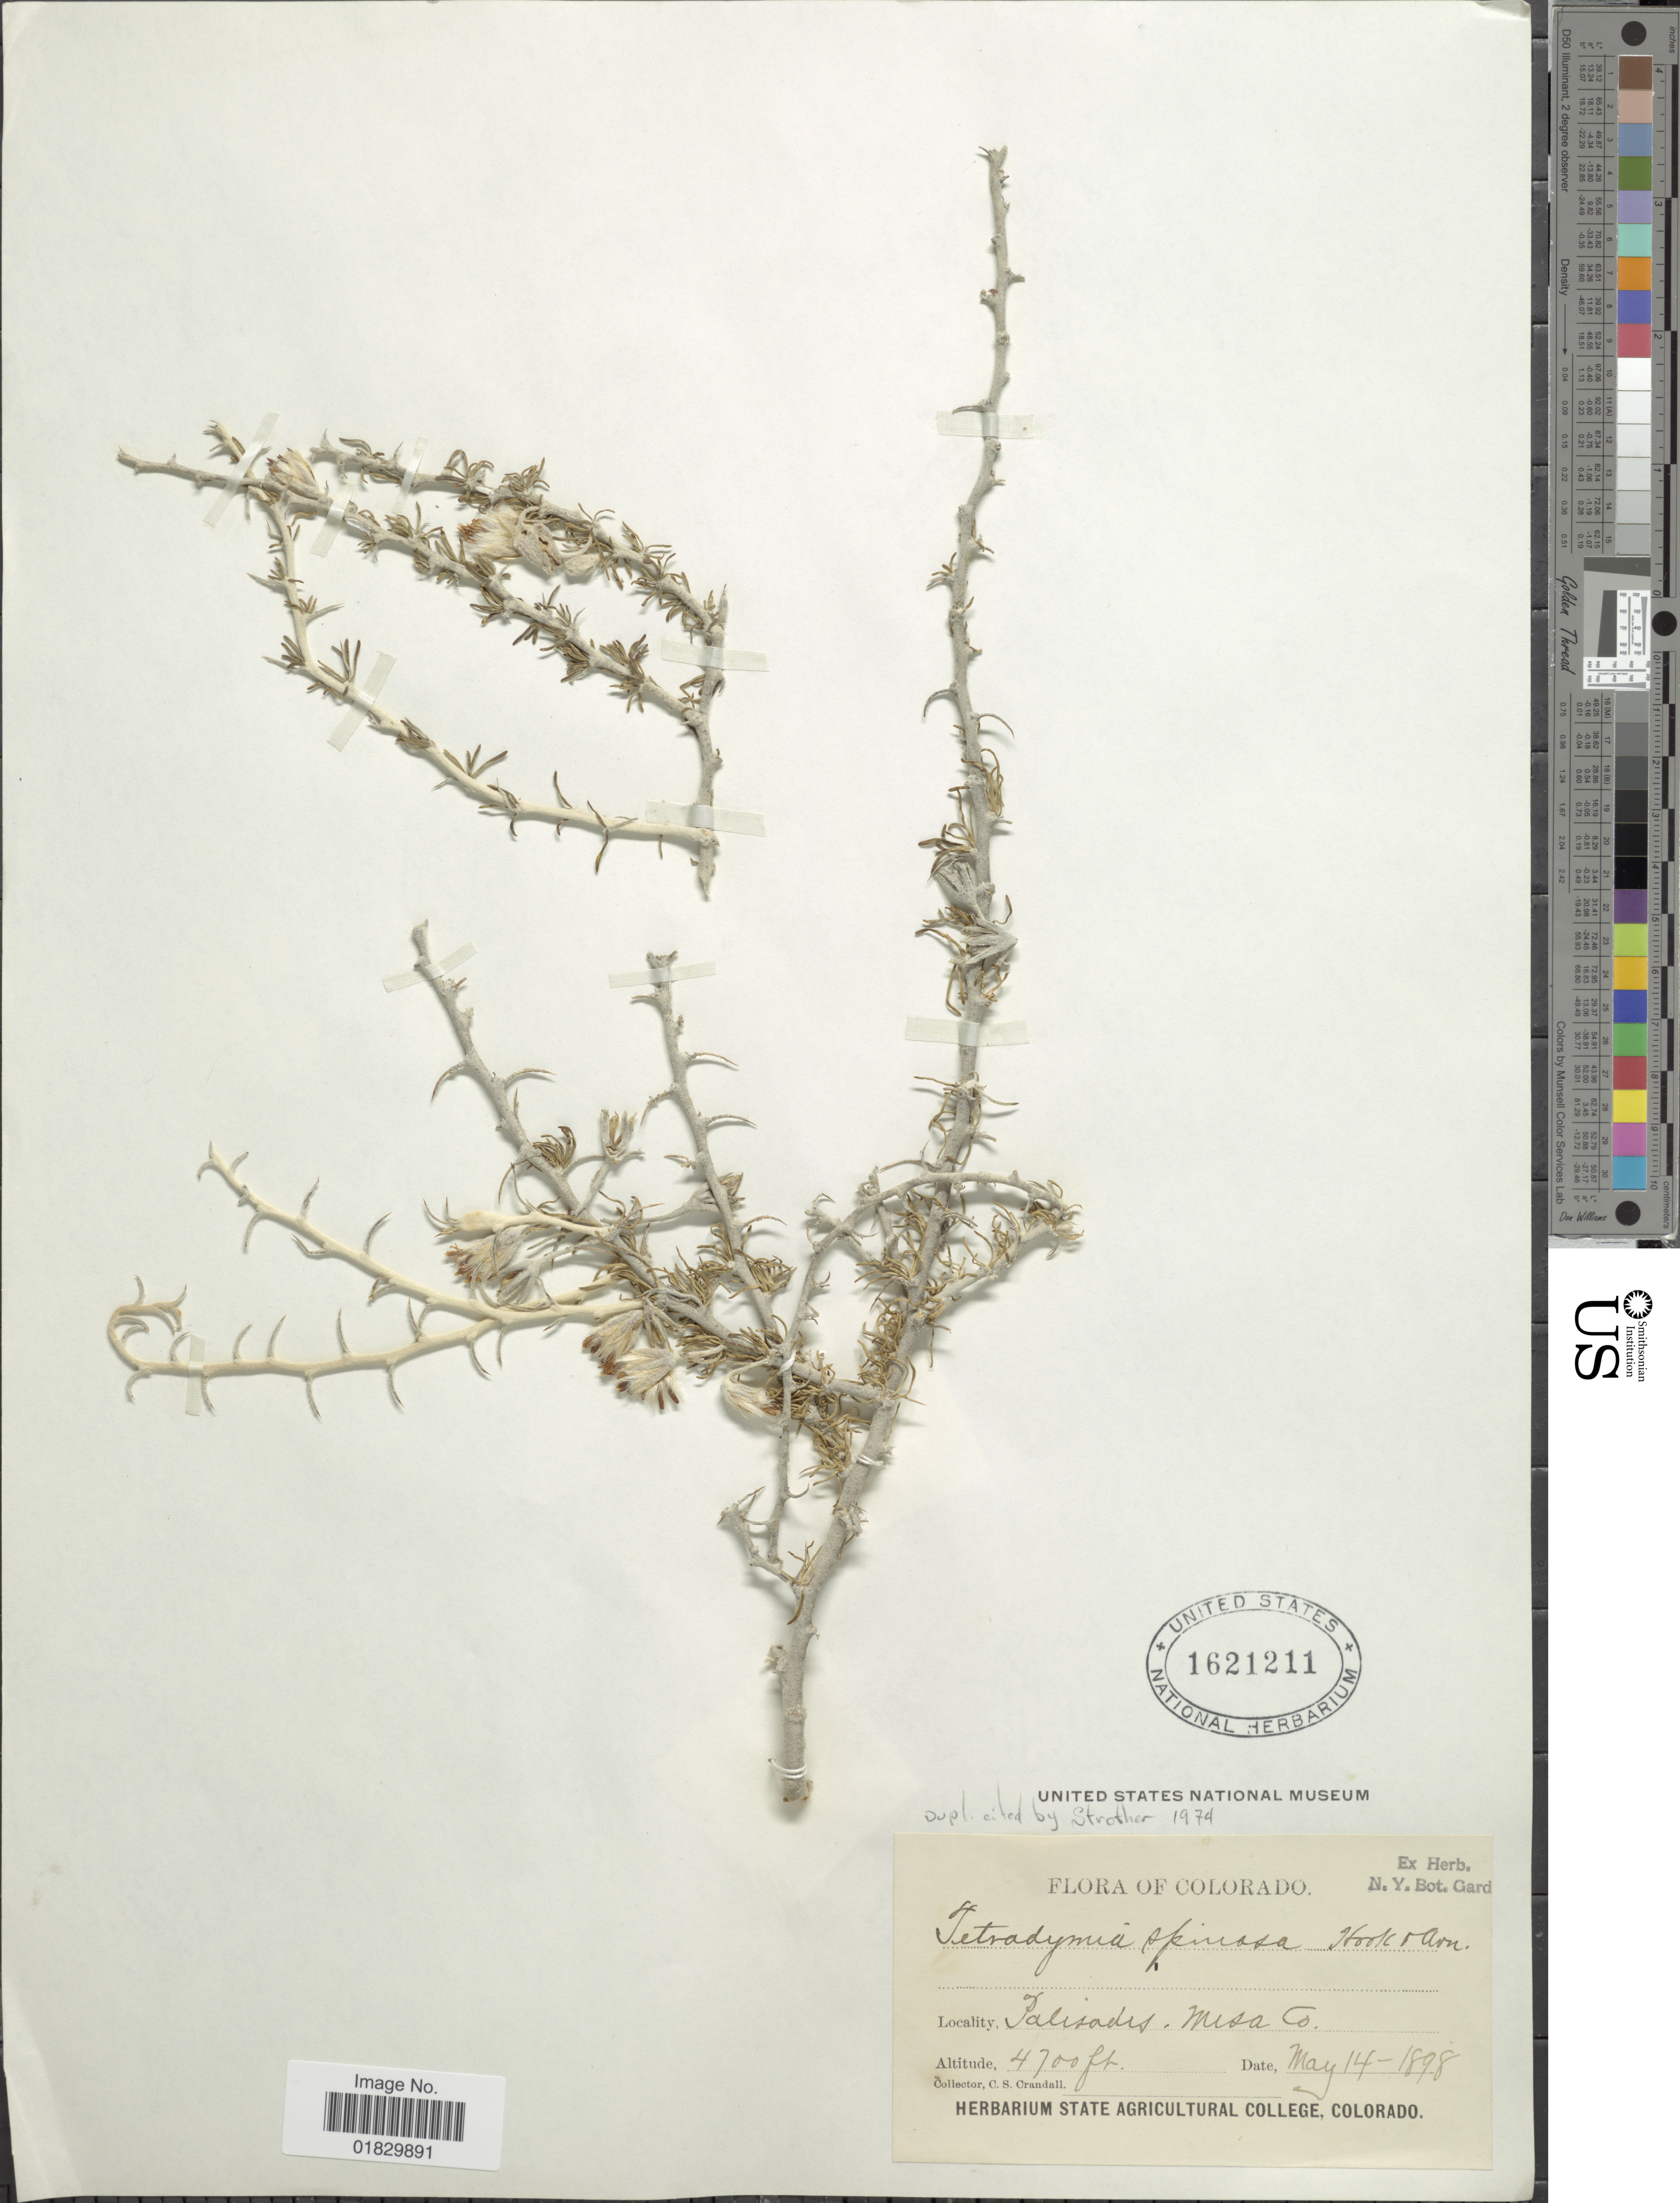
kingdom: Plantae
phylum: Tracheophyta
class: Magnoliopsida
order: Asterales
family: Asteraceae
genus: Tetradymia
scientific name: Tetradymia spinosa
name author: Hook. & Arn.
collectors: C. Crandall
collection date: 1898-05-14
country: United States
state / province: Colorado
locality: Palisades, Mesa Co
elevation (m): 1433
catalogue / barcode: US 1621211